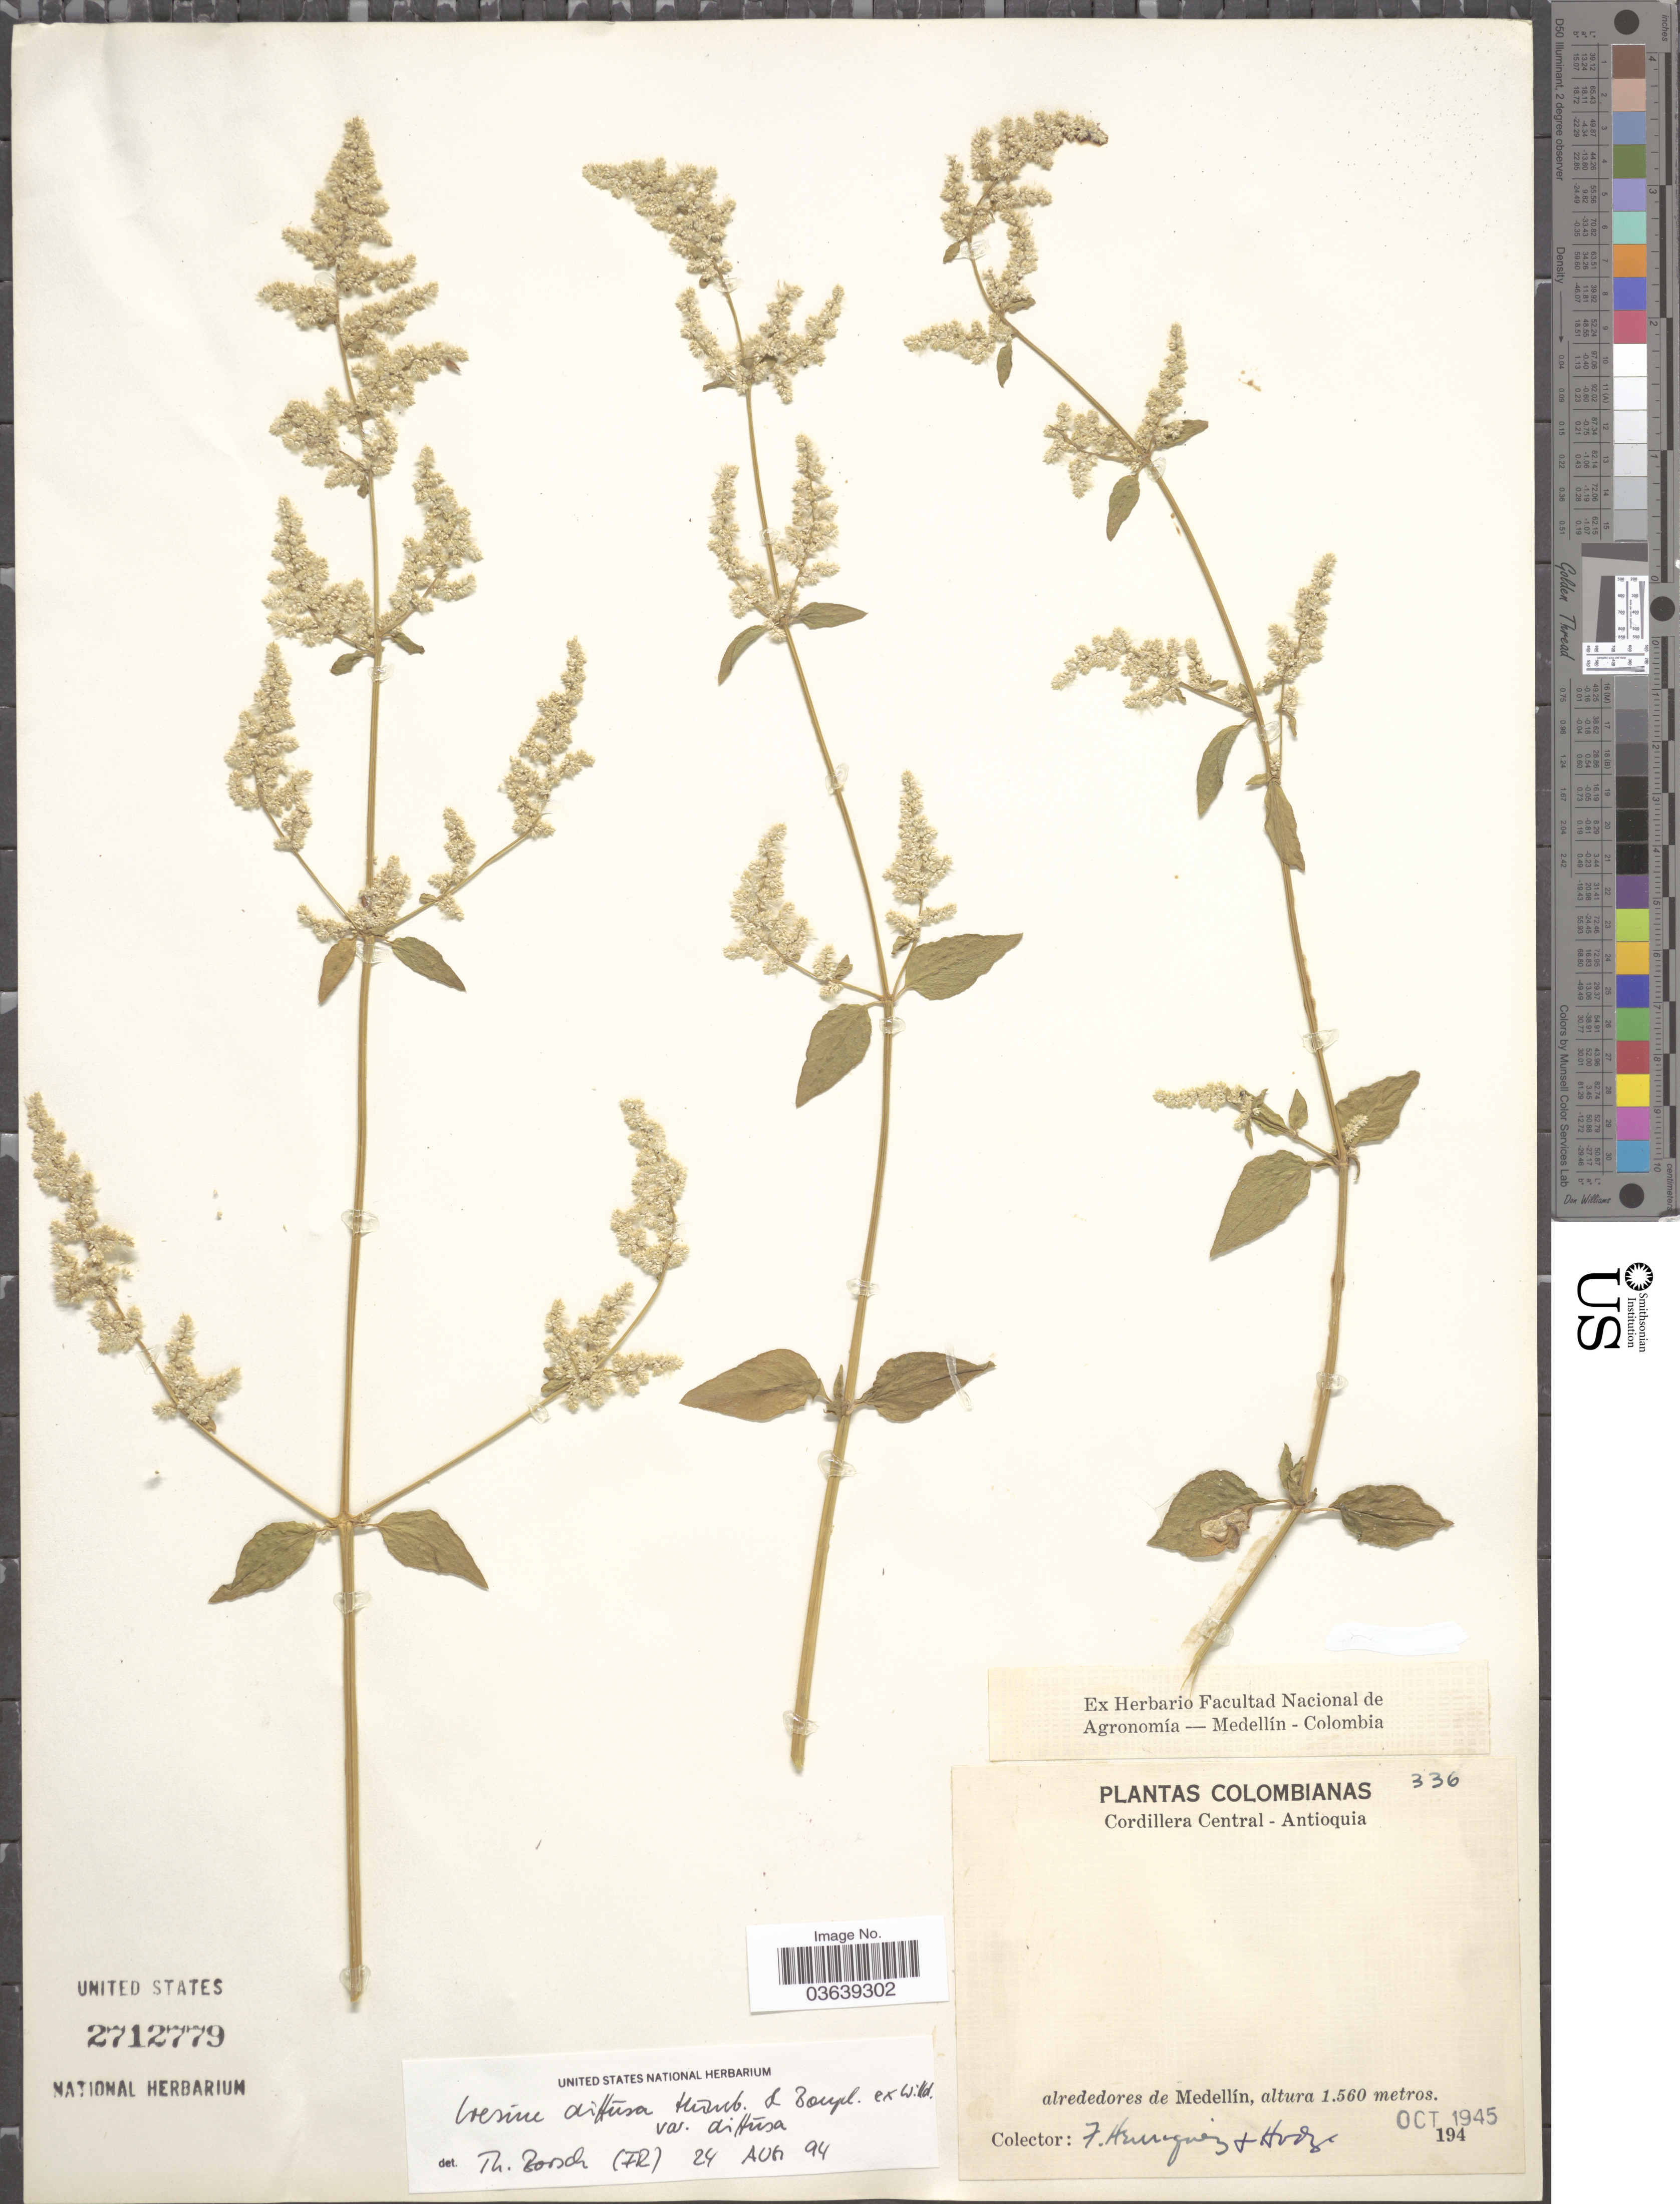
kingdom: Plantae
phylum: Tracheophyta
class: Magnoliopsida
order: Caryophyllales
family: Amaranthaceae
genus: Iresine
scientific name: Iresine diffusa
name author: Humb. & Bonpl. ex Willd.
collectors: F. Henriquez & Hodge, --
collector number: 336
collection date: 1945-10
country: Colombia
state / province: Antioquia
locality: Cordillera Central. Alrededores de Medellín.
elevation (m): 1560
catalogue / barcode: US 2712779